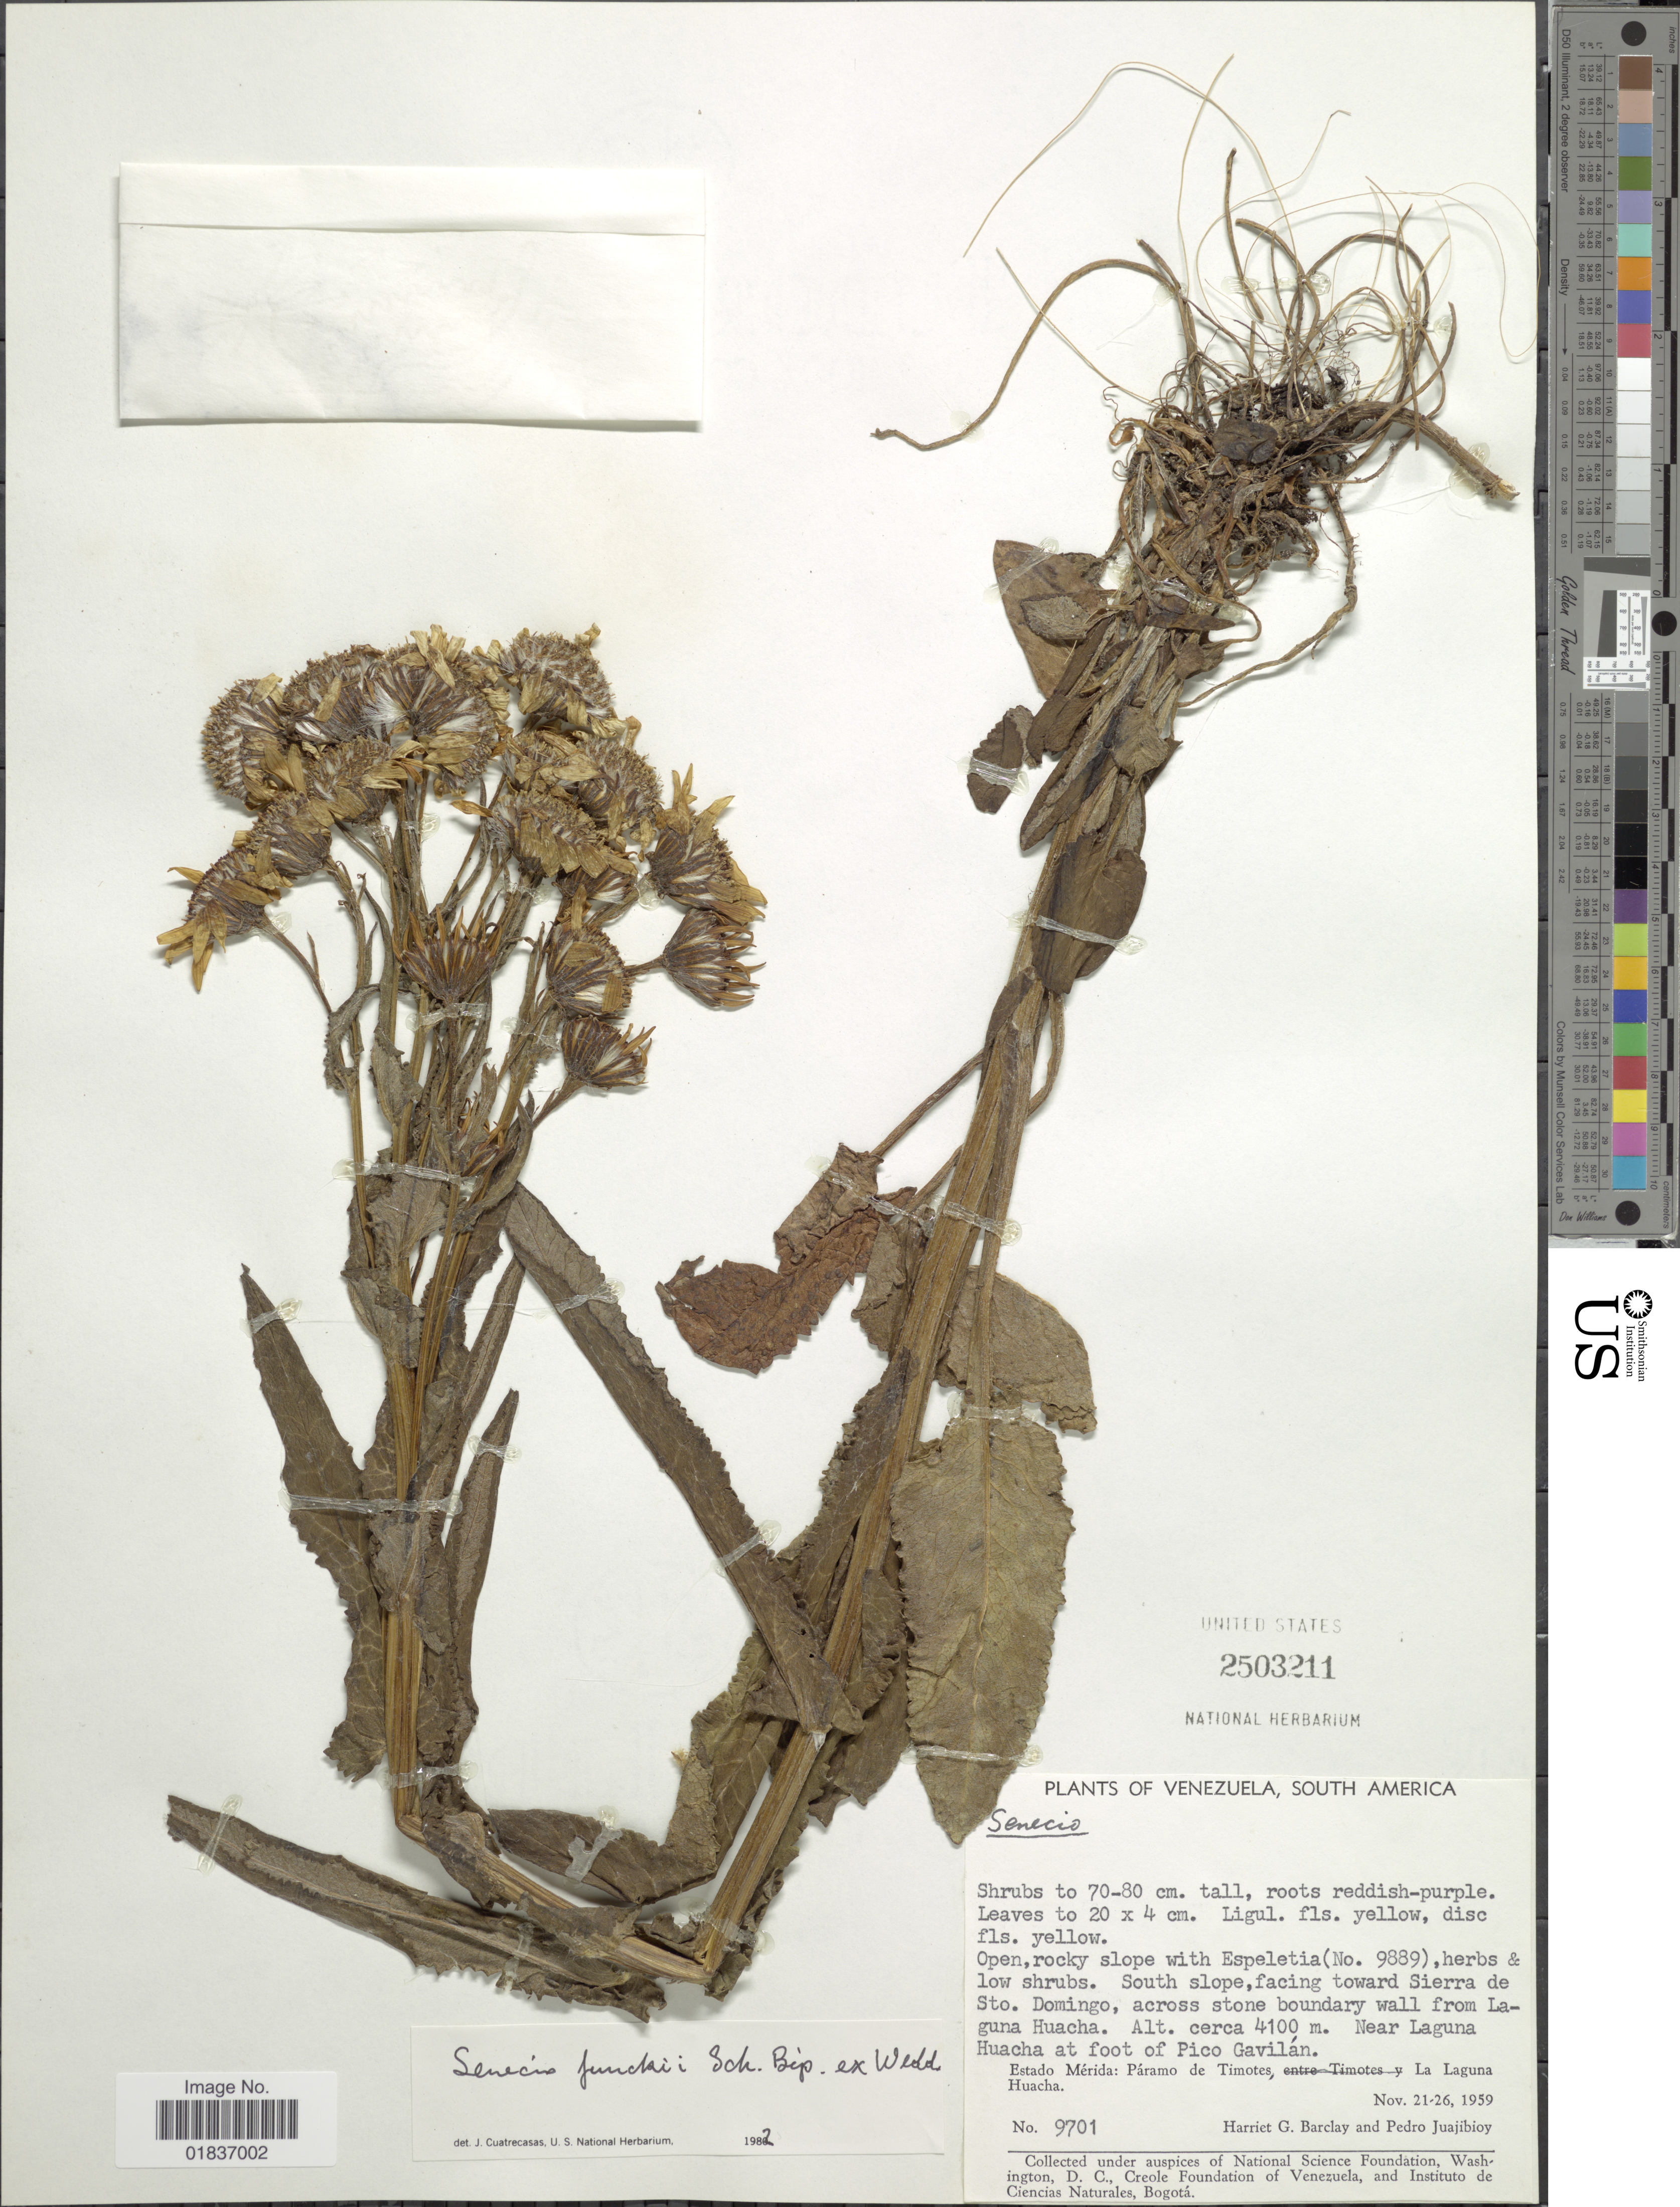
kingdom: Plantae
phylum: Tracheophyta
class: Magnoliopsida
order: Asterales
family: Asteraceae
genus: Senecio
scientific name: Senecio funckii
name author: (Sch. Bip. ex Wedd.) Cuatrec.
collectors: H. G. Barclay & P. Juajibioy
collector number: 9701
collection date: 1959-11-21/1959-11-26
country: Venezuela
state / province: Mérida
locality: Estado Merida: Paramo de Timotes, Laguna Huacha. South slope facing toward Sierra de Sto. Domingo, across stone boundary wall from Laguna Huacha. Near Laguna Huacha at foot of Pico Gavilan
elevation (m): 4100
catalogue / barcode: US 2503211